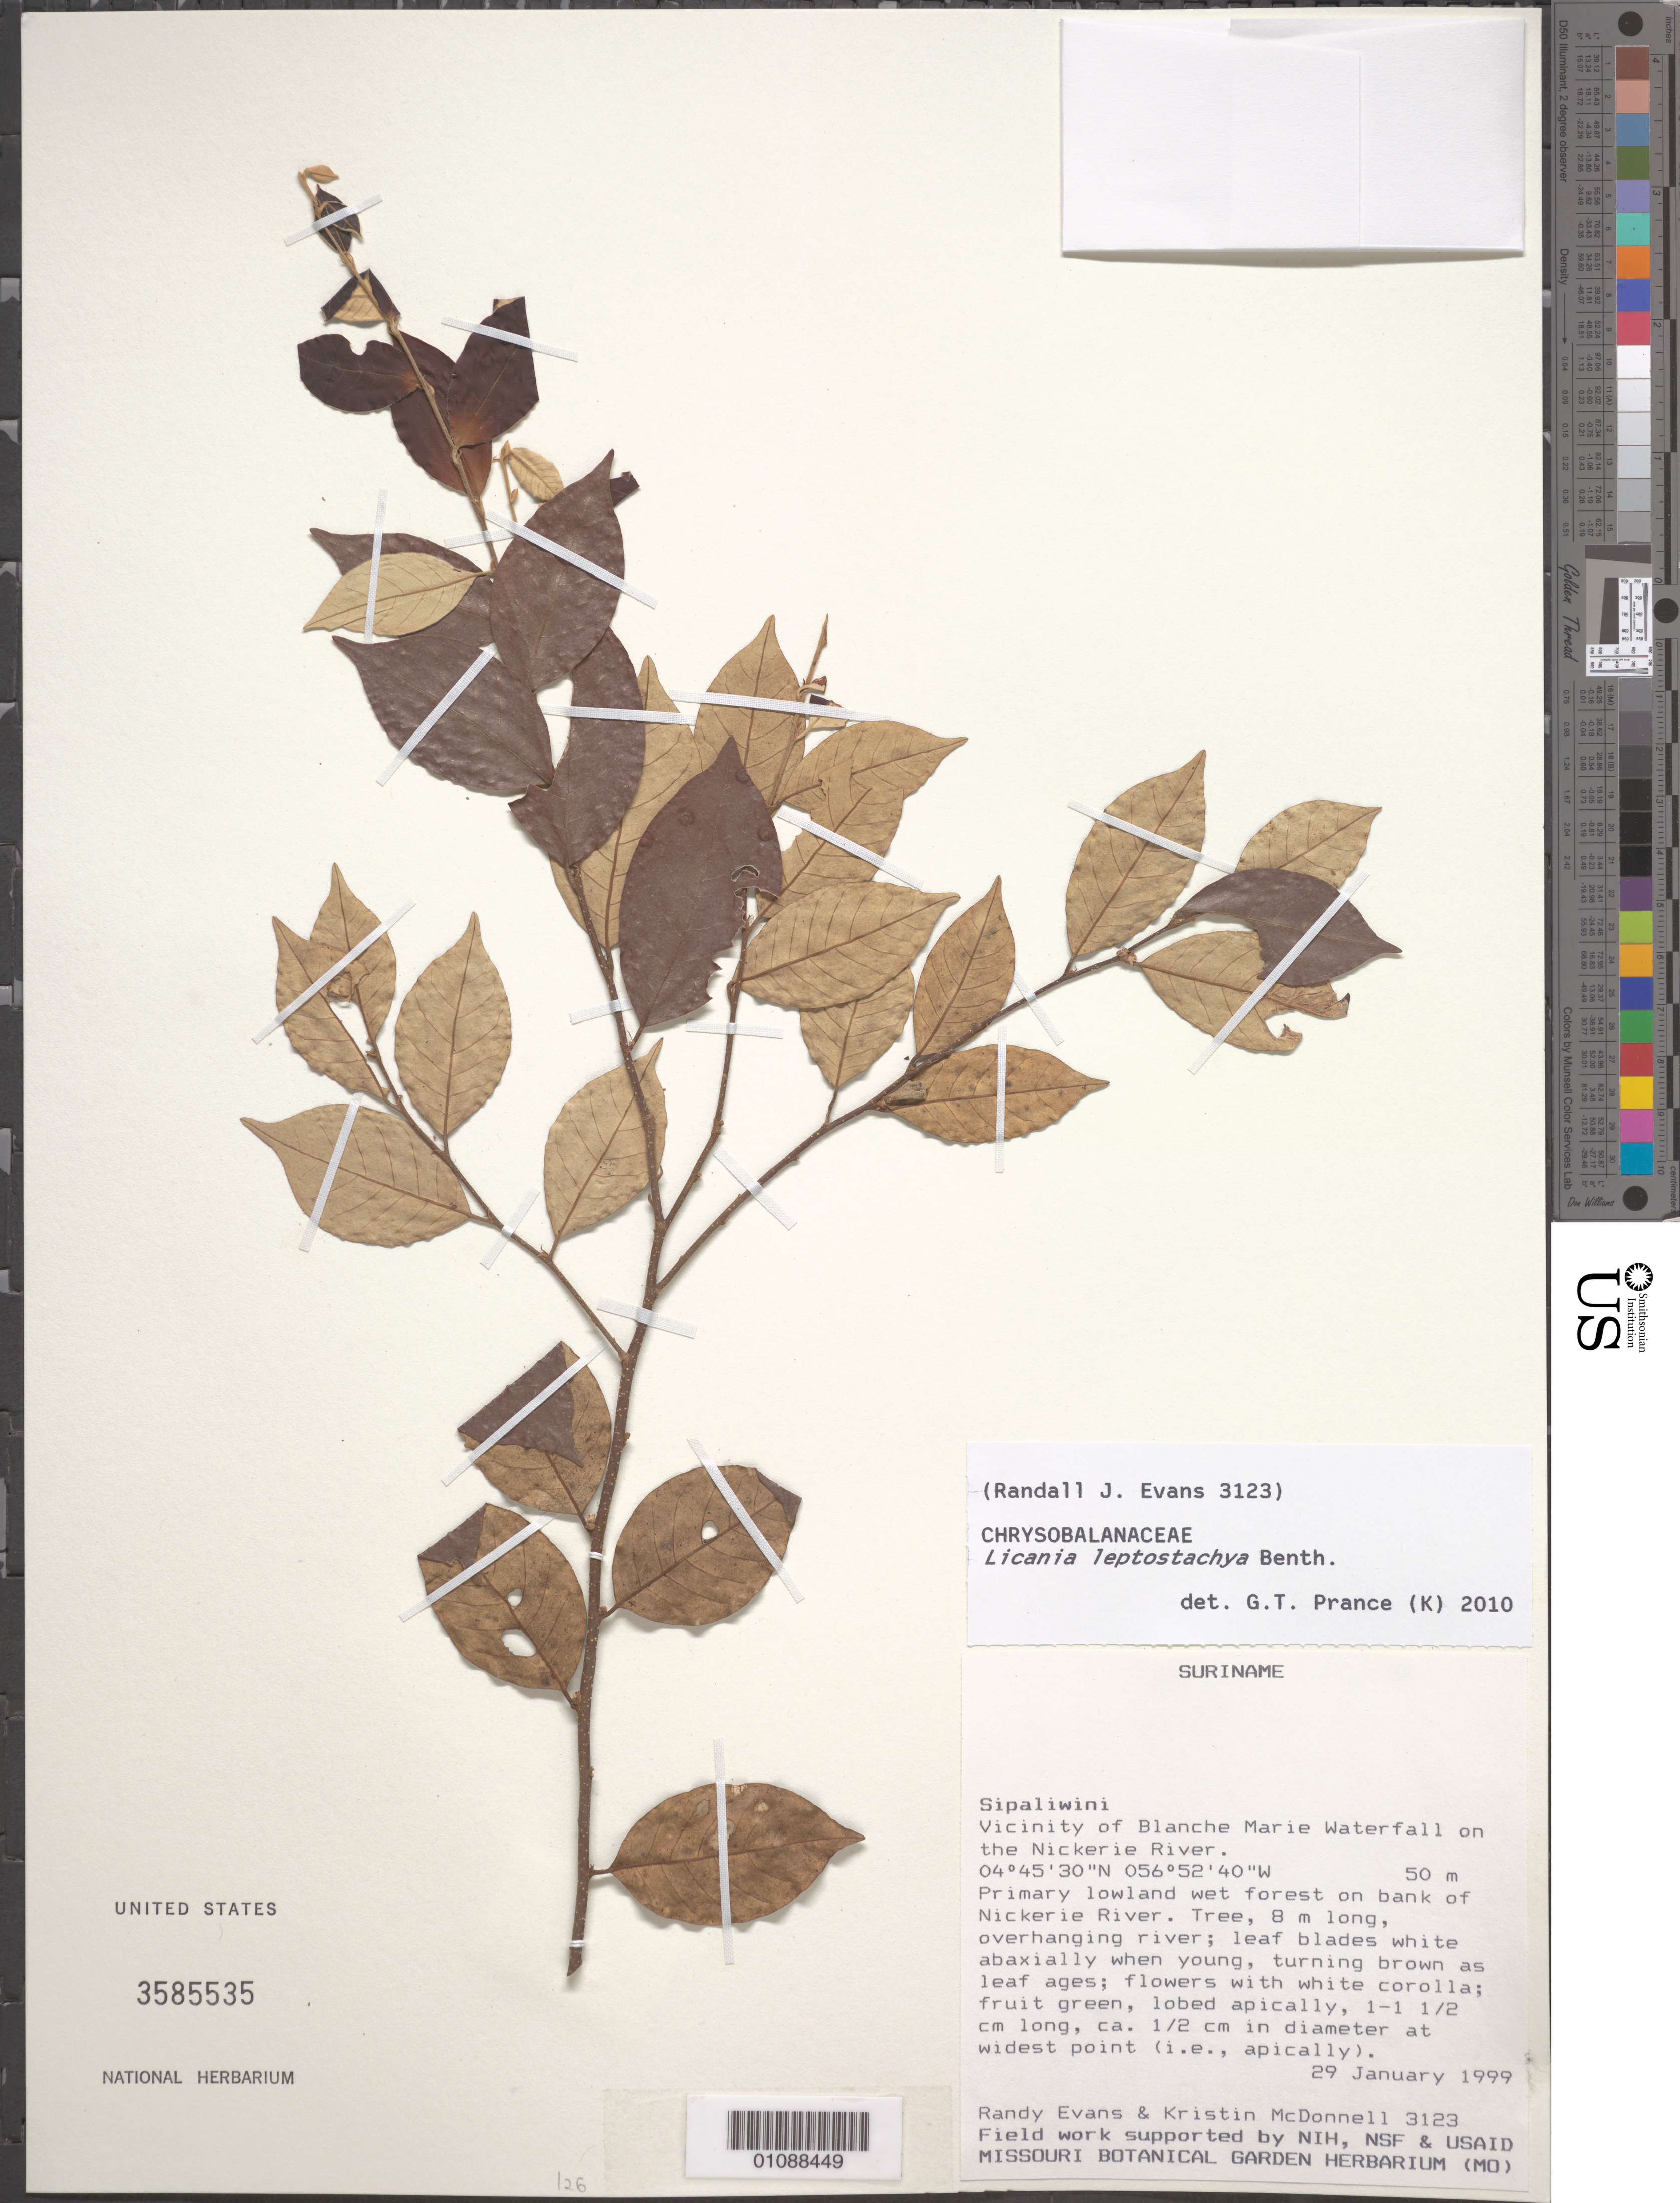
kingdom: Plantae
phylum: Tracheophyta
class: Magnoliopsida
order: Malpighiales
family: Chrysobalanaceae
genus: Licania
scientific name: Licania leptostachya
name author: Benth.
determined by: Prance, G. T.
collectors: R. Evans & K. McDonnell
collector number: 3123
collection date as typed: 29-Jan-99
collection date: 1999-01-29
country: Suriname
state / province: Sipaliwini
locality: Blanche Marie Waterfall, vic., on Nickerie R.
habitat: Primary lowland wet forest on riverbank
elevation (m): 50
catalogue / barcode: US 3585535